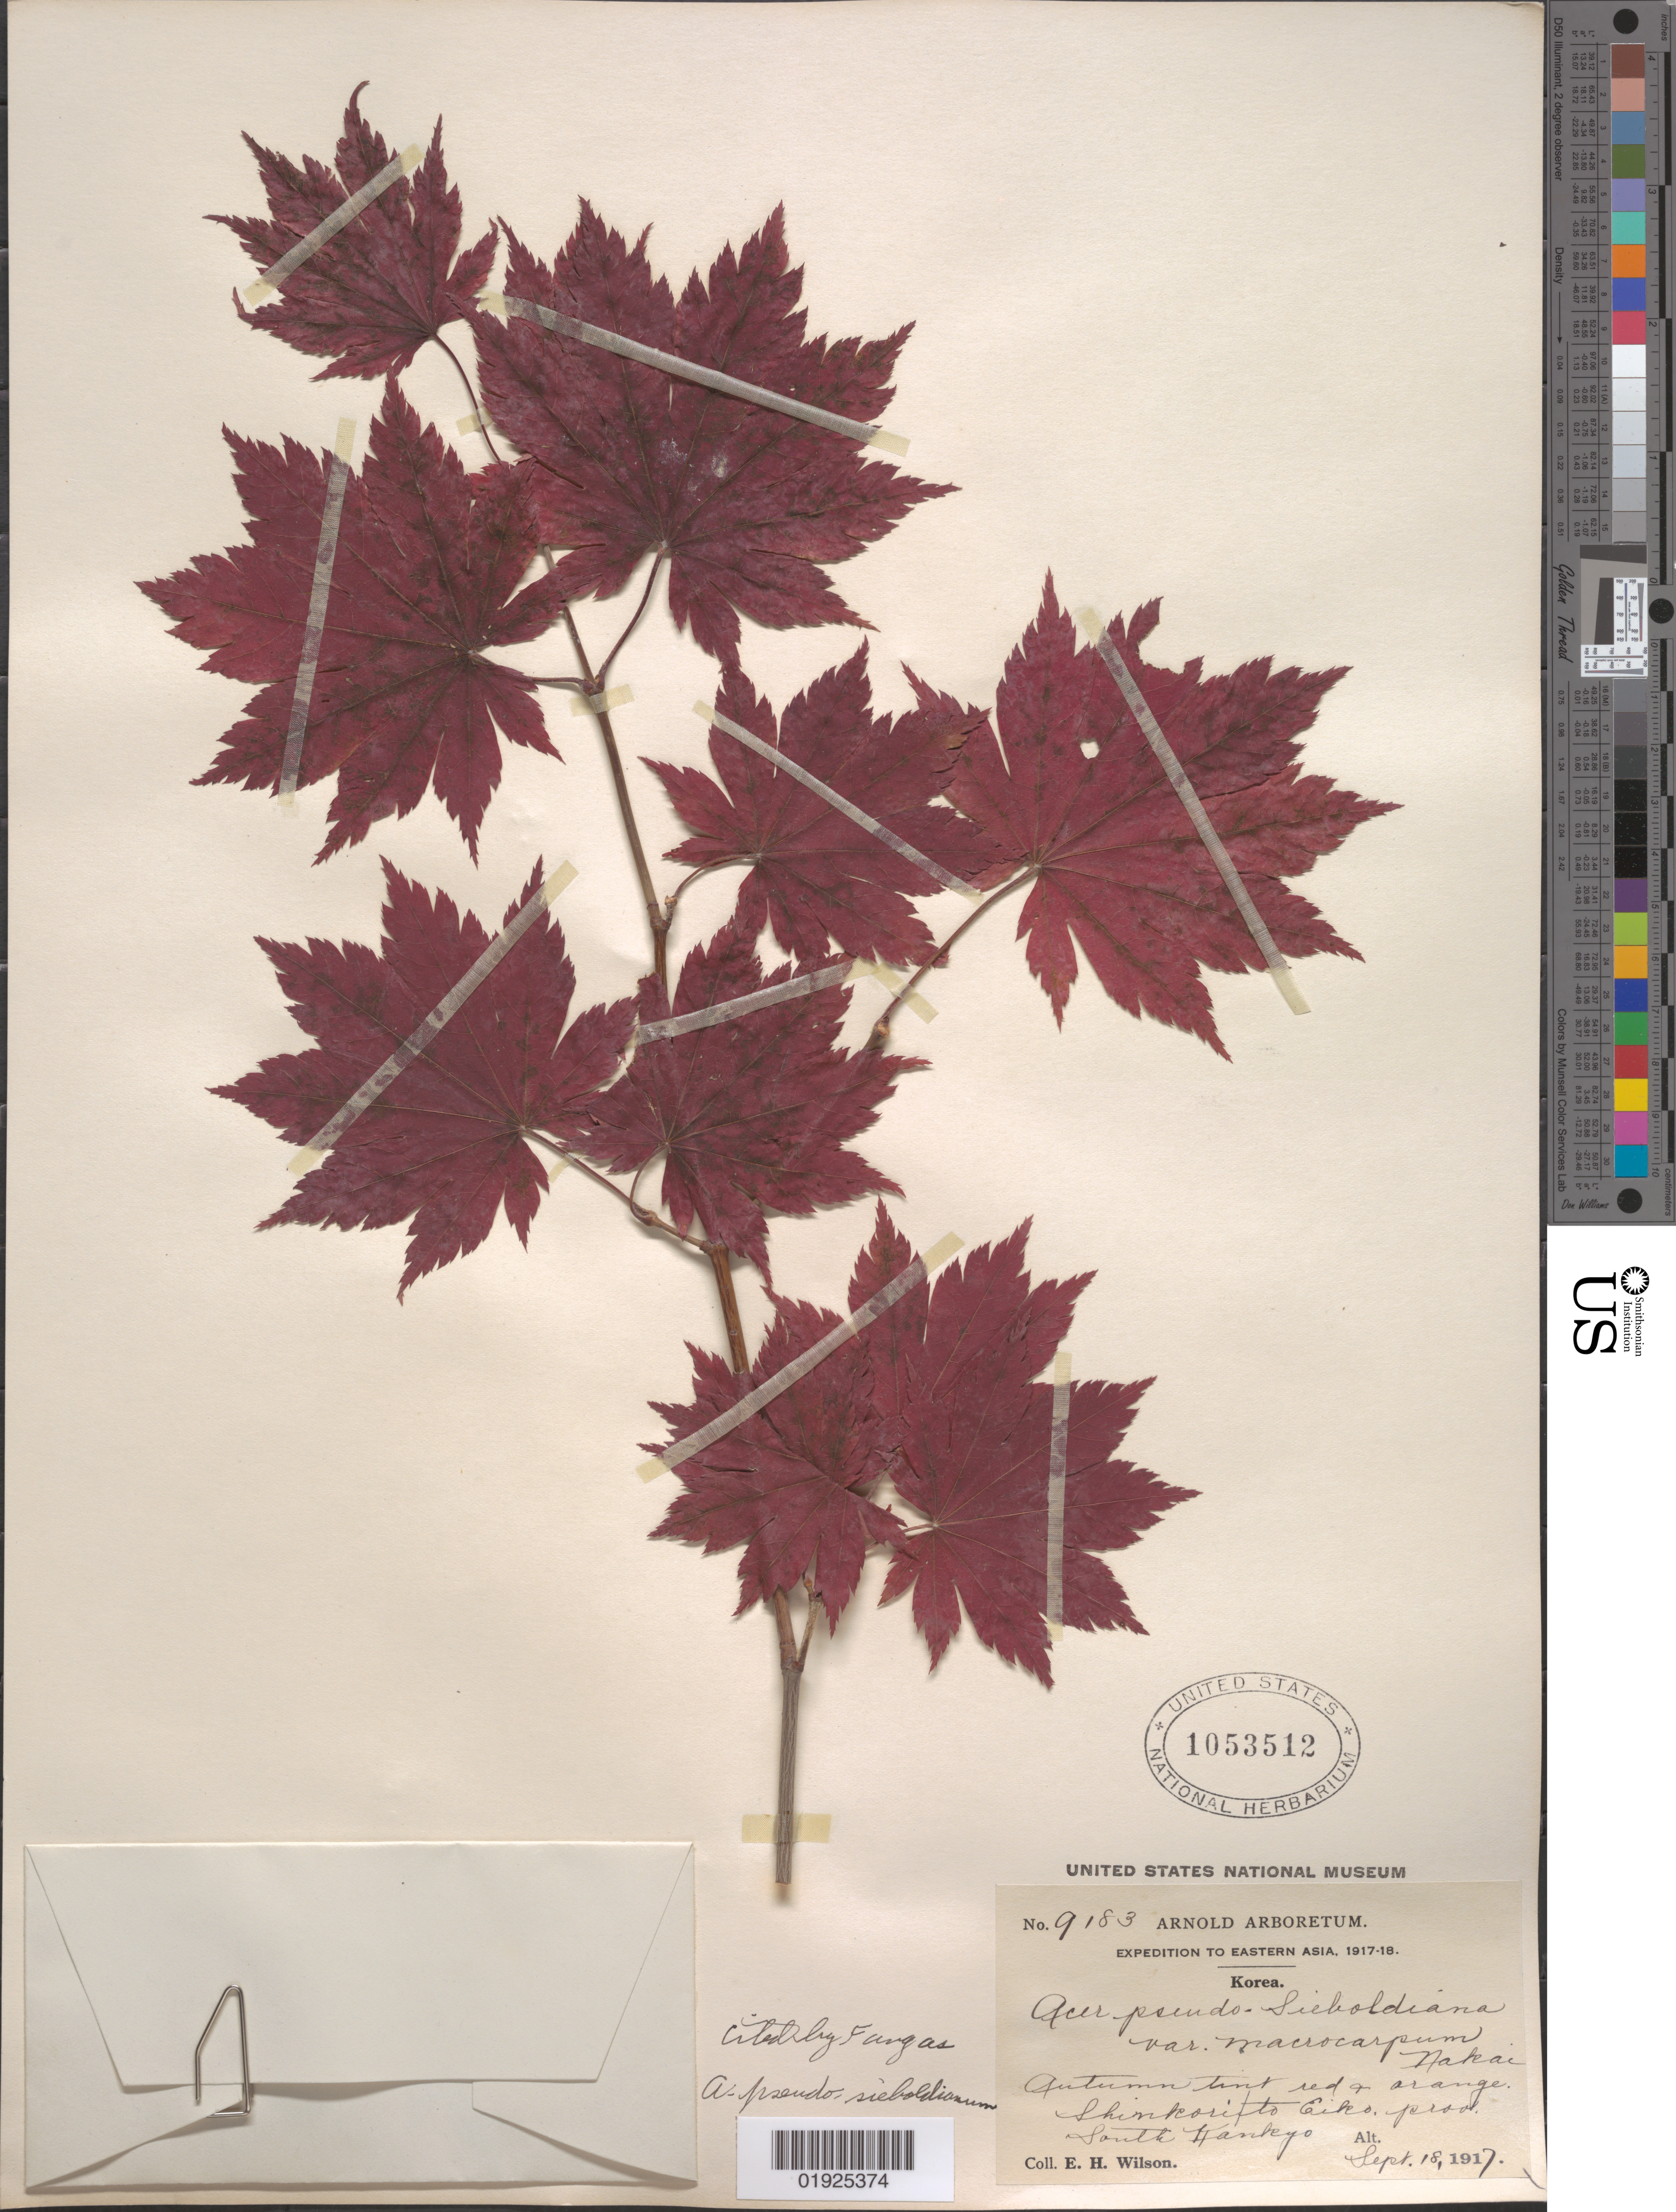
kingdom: Plantae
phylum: Tracheophyta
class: Magnoliopsida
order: Sapindales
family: Sapindaceae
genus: Acer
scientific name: Acer pseudosieboldianum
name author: (Pax) Kom.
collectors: E. H. Wilson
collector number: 9183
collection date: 1917-09-18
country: North Korea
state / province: North Hamgyong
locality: Prov. South Kankyo, Shinkosi to Eiko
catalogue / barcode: US 1053512